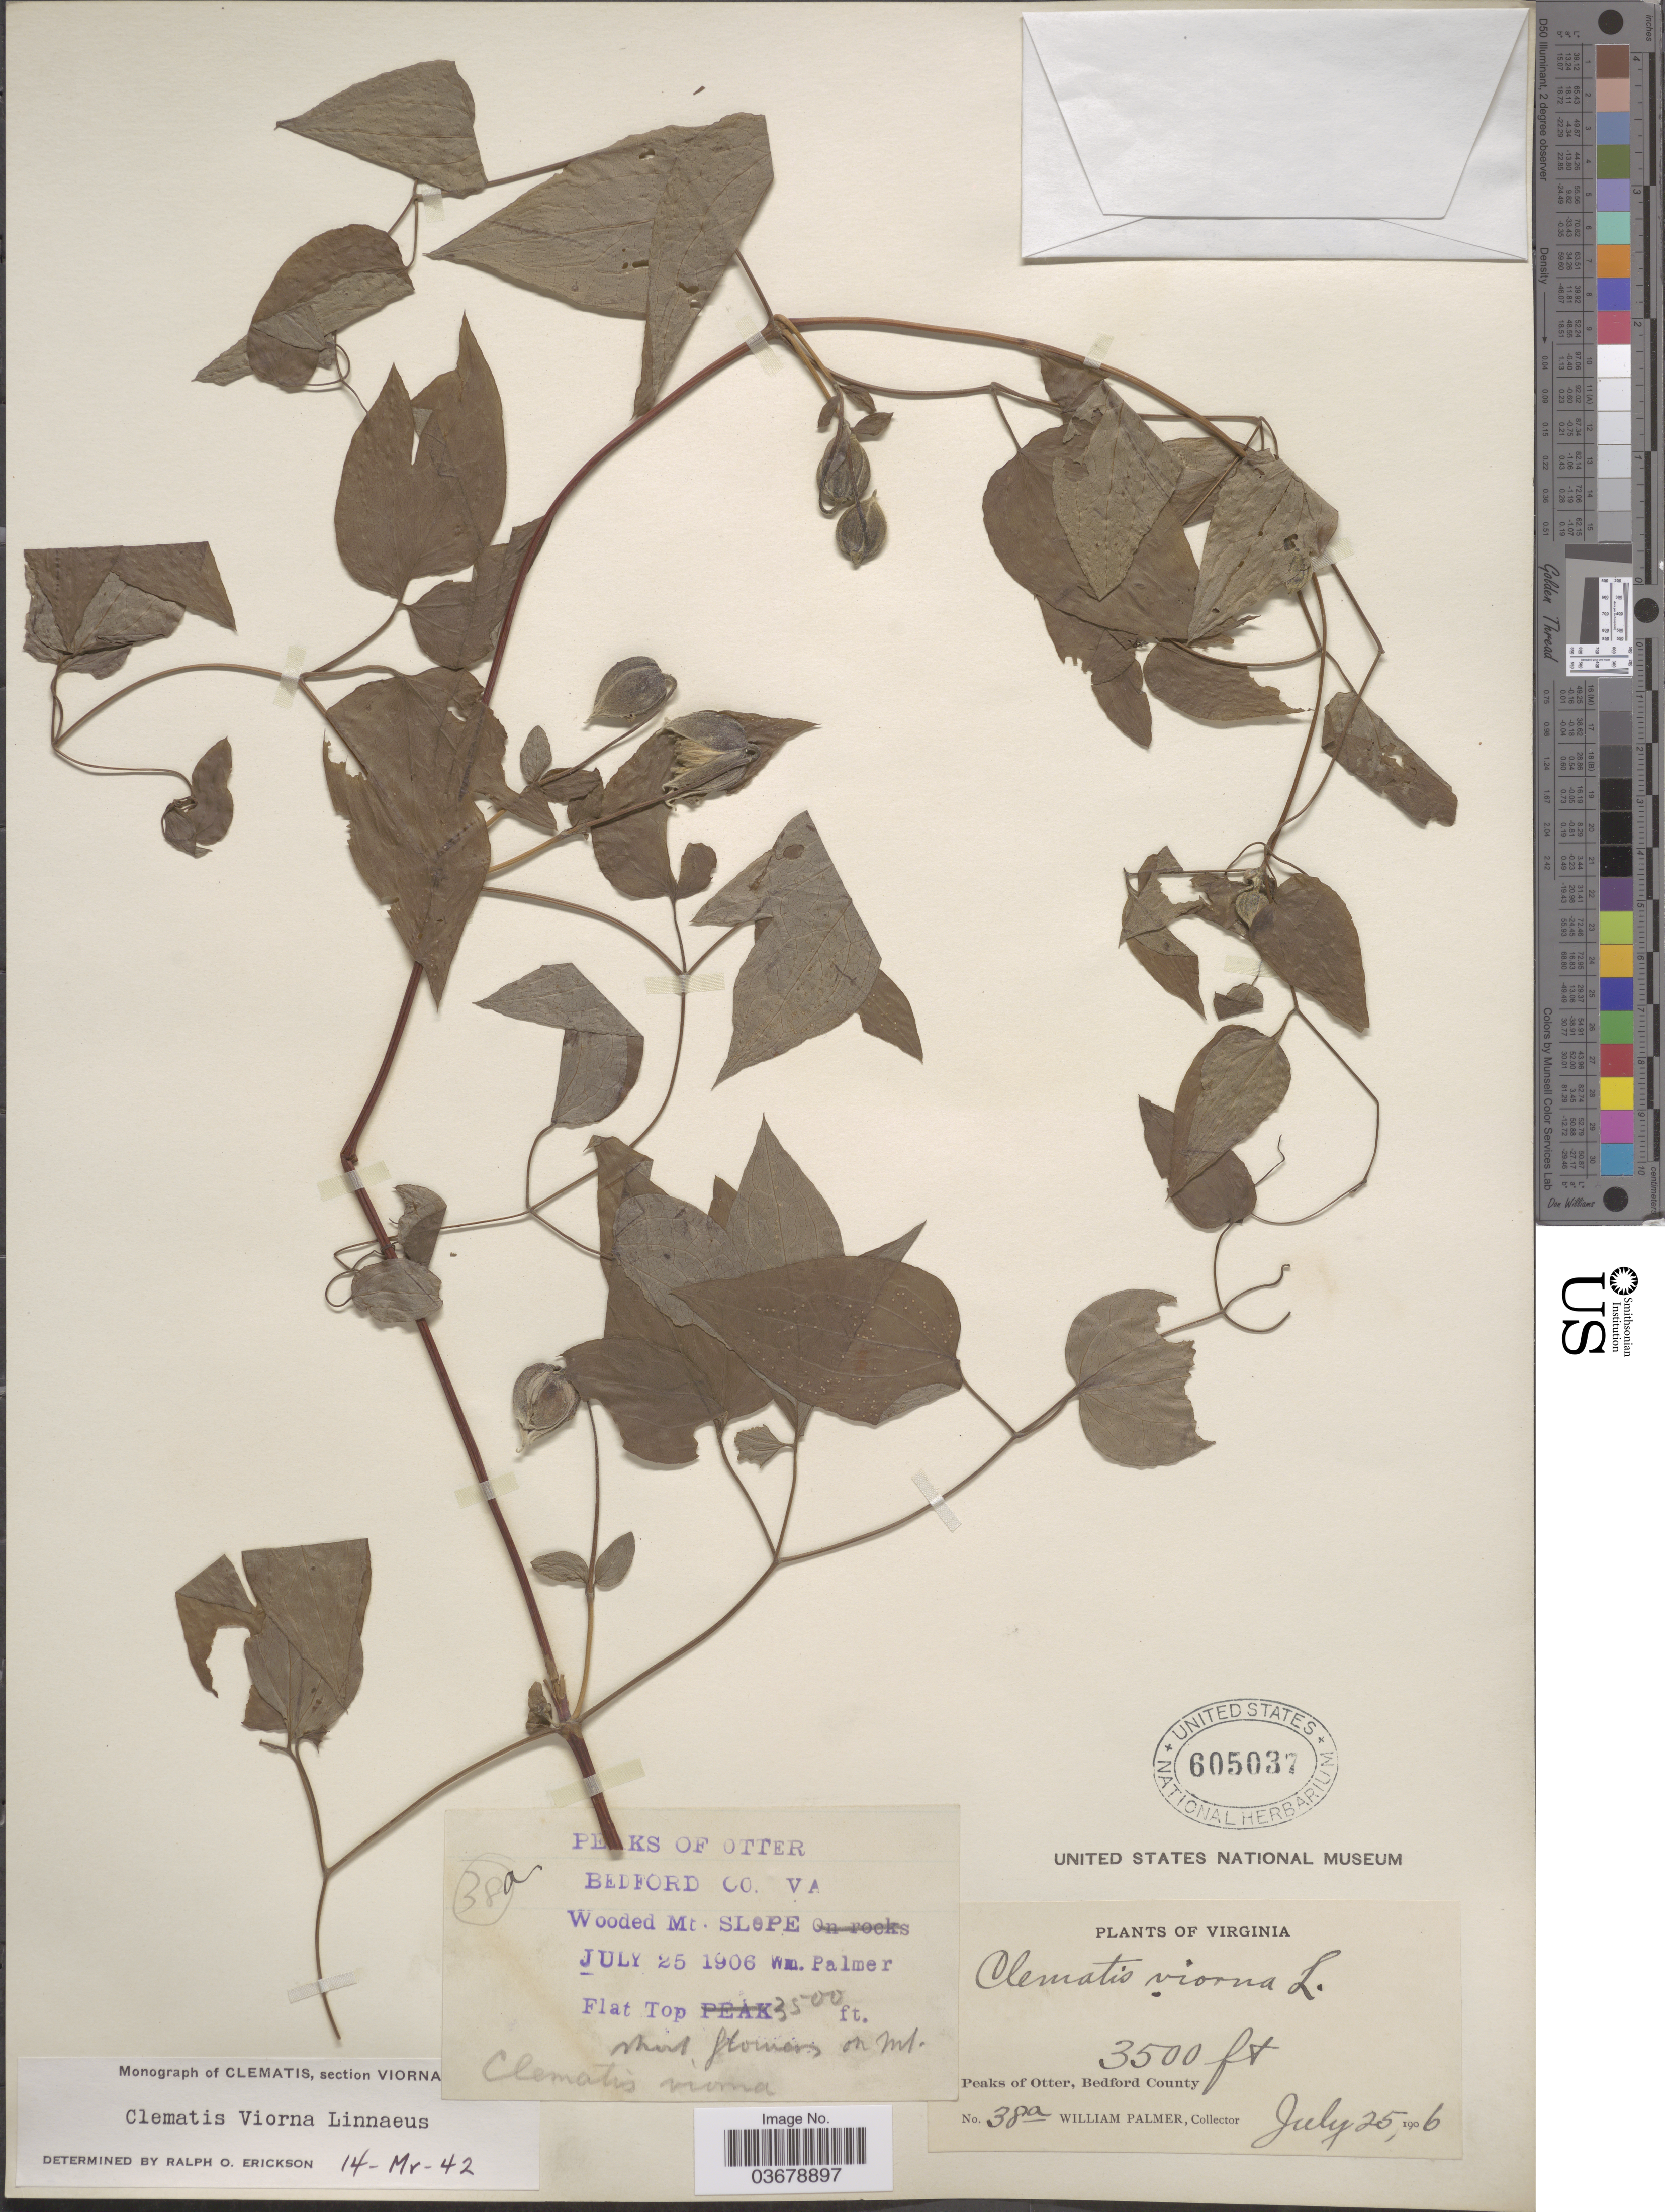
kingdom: Plantae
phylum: Tracheophyta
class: Magnoliopsida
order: Ranunculales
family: Ranunculaceae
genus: Clematis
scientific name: Clematis viorna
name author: L.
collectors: W. Palmer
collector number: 38a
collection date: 1906-07-25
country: United States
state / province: Virginia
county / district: Bedford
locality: Peaks of Otter, Bedford Co. Wooded Mt. Slope.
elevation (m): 1067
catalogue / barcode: US 605037